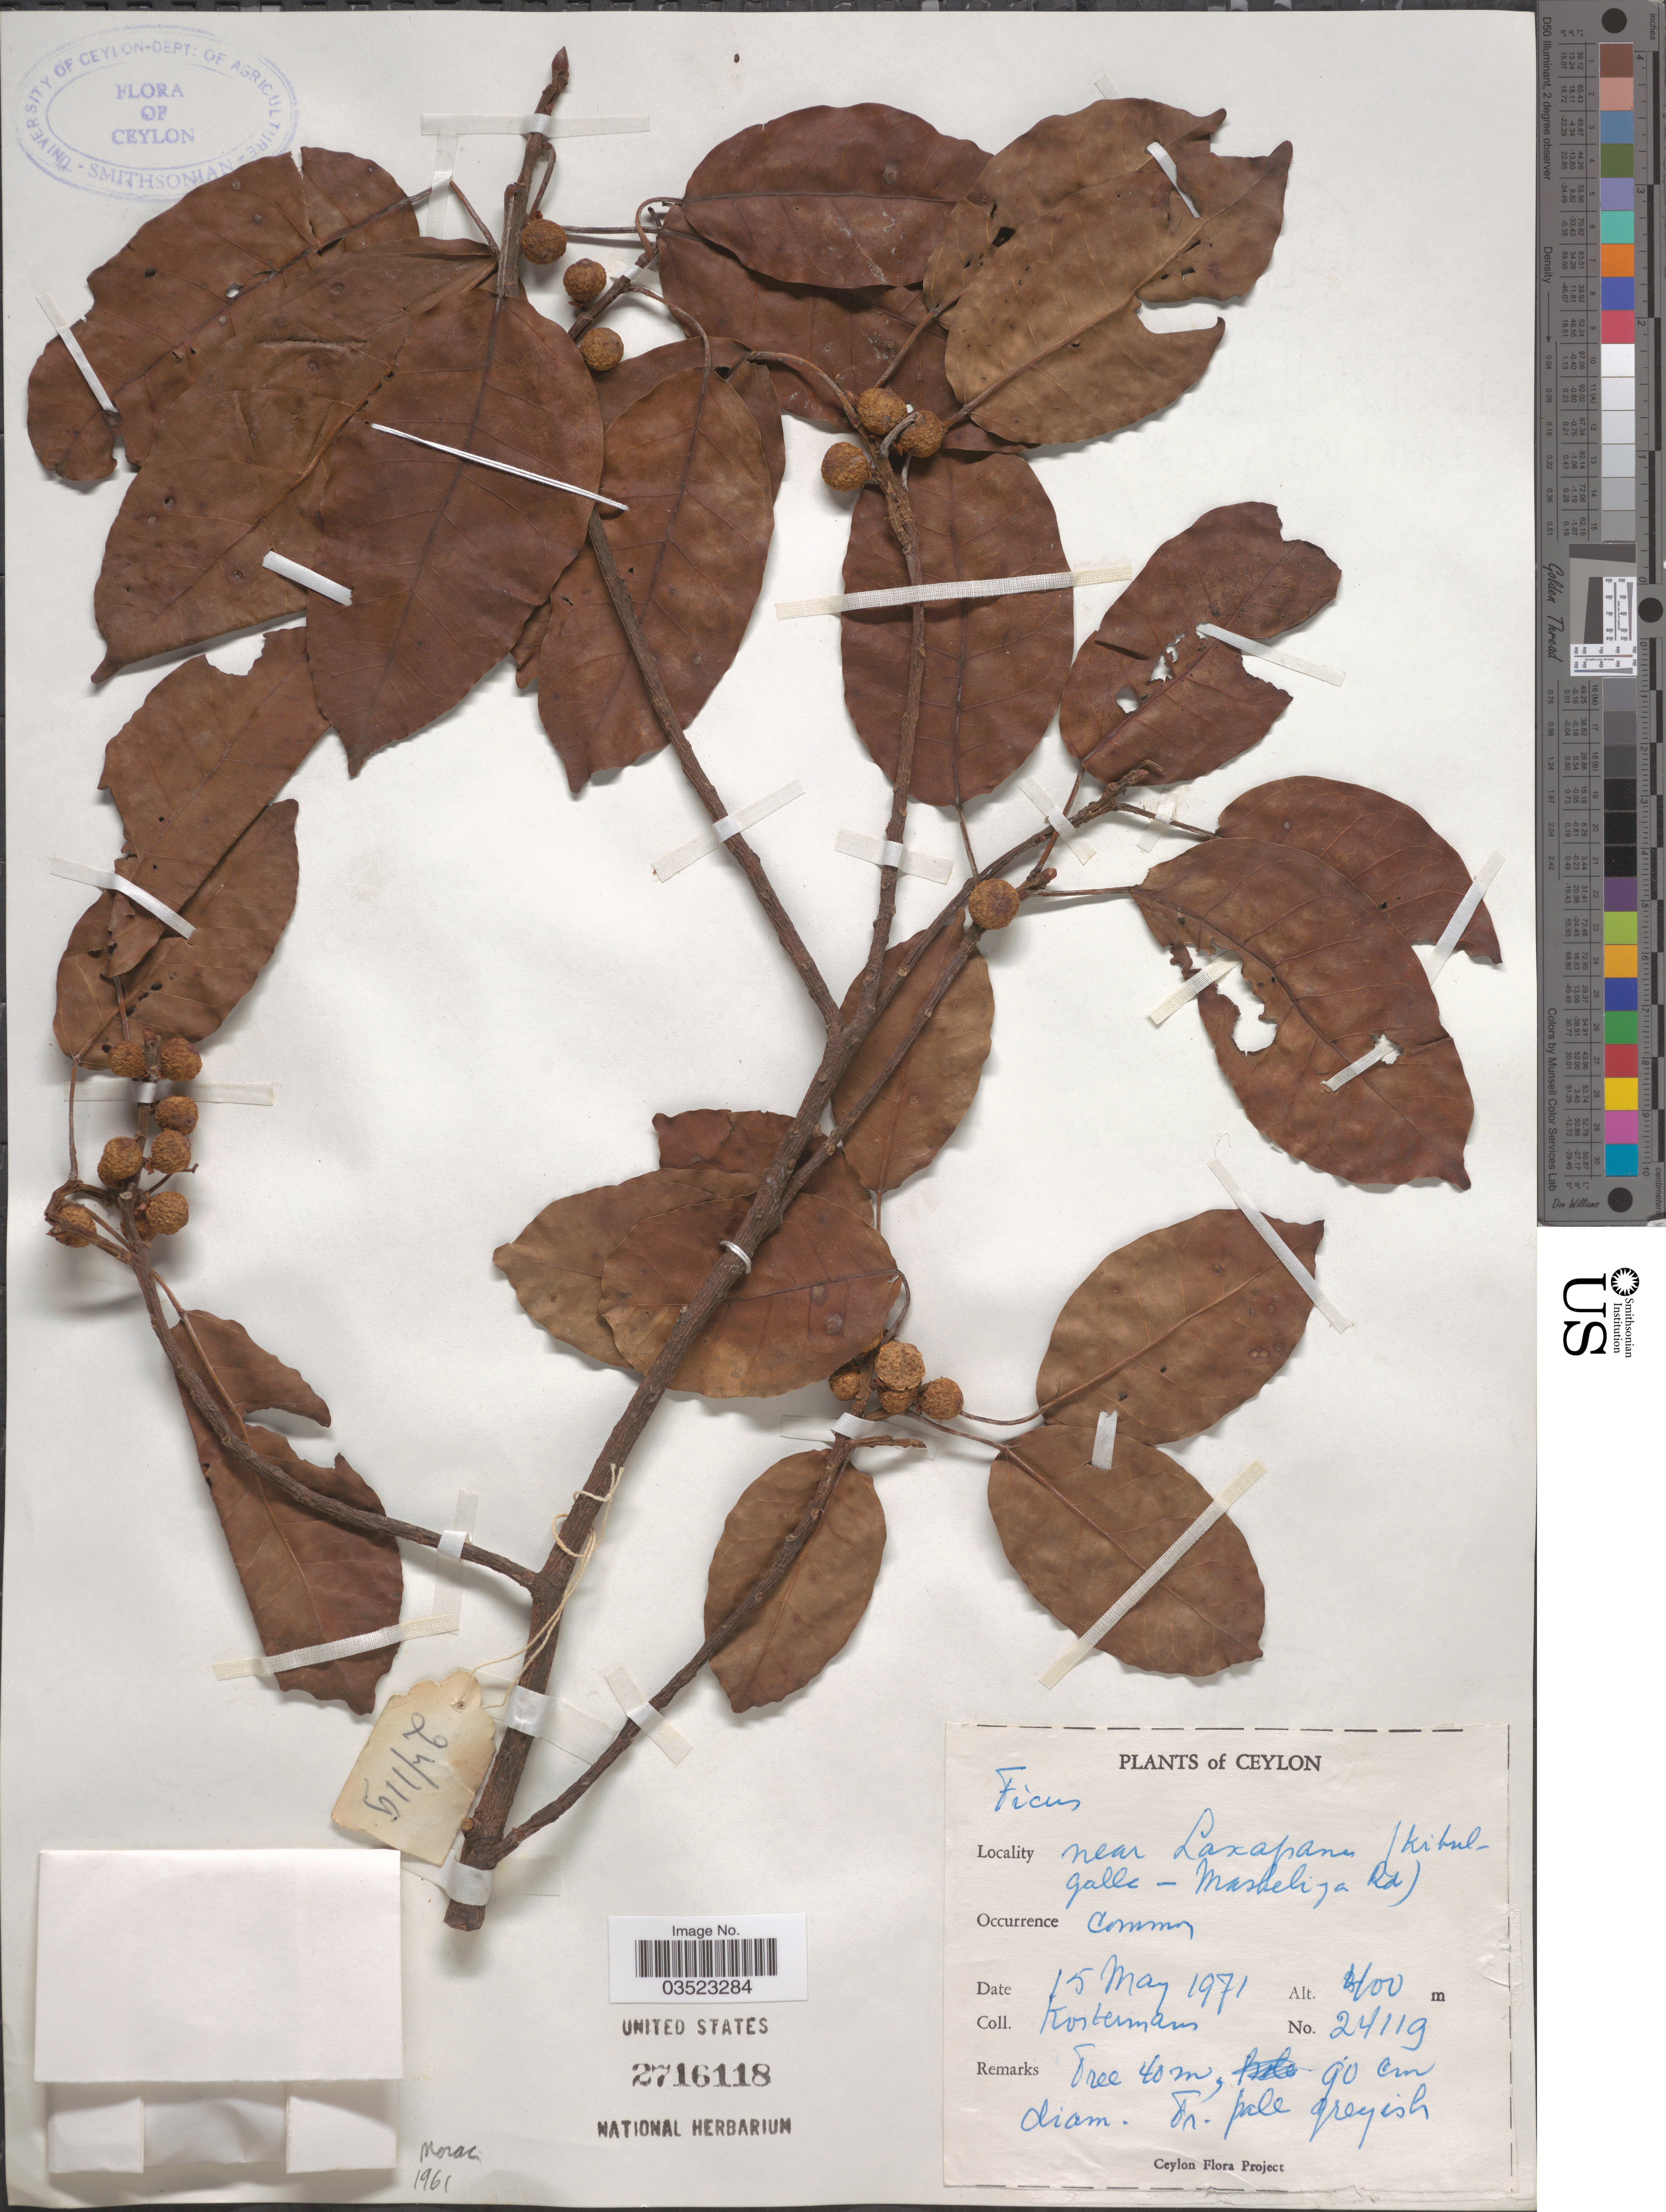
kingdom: Plantae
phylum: Tracheophyta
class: Magnoliopsida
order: Rosales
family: Moraceae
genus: Ficus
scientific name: Ficus sp.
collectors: Kostermans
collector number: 24119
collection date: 1971-05-15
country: Sri Lanka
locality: Ceylon. Near Laxapana (Kibul-Galle - Maskeliya Rd).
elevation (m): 400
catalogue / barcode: US 2716118